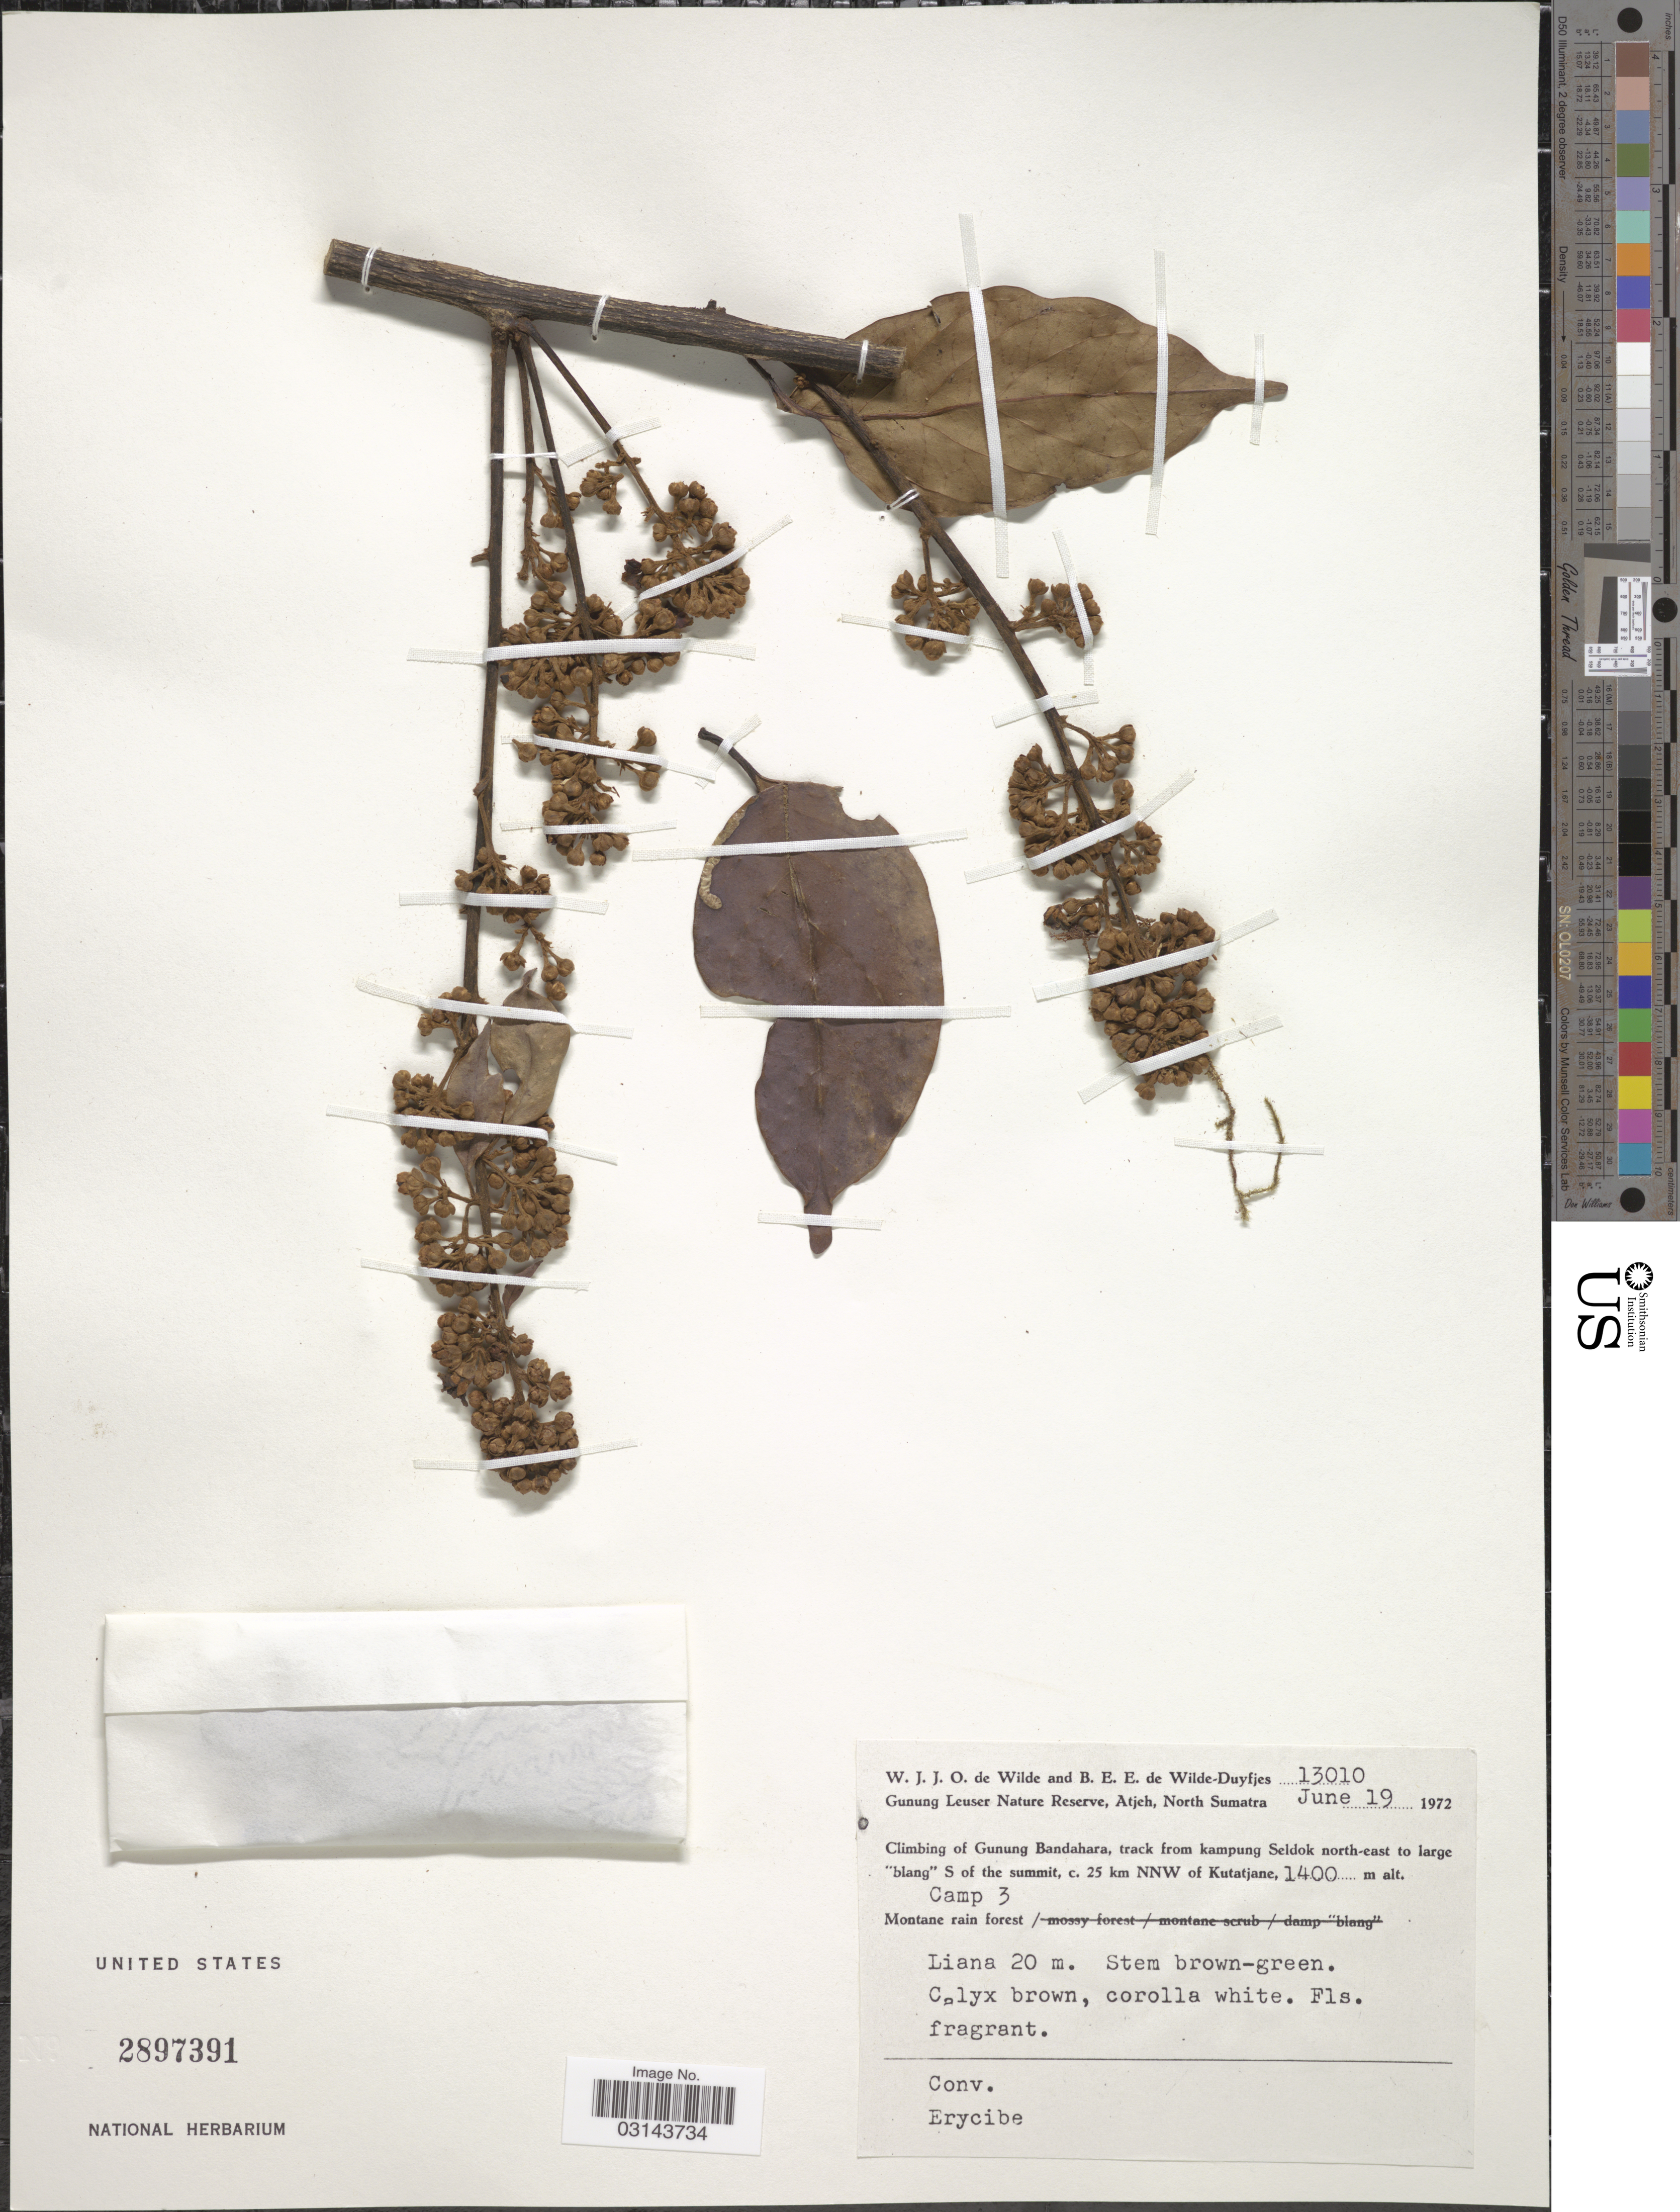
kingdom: Plantae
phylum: Tracheophyta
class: Magnoliopsida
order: Solanales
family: Convolvulaceae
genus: Erycibe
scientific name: Erycibe sp.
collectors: W. J. de Wilde & B. E. de Wilde-Duyfjes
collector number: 13010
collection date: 1972-06-19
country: Indonesia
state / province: Sumatra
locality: Gunung Leuser Nature Reserve, Atjeh, North Sumatra. Climbing of Gunung Bandahara, track from kampung Seldok north-east to large "blang" S of the summit, c. 25 km NNW of Kutatjane, Camp 3.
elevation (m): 1400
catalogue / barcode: US 2897391